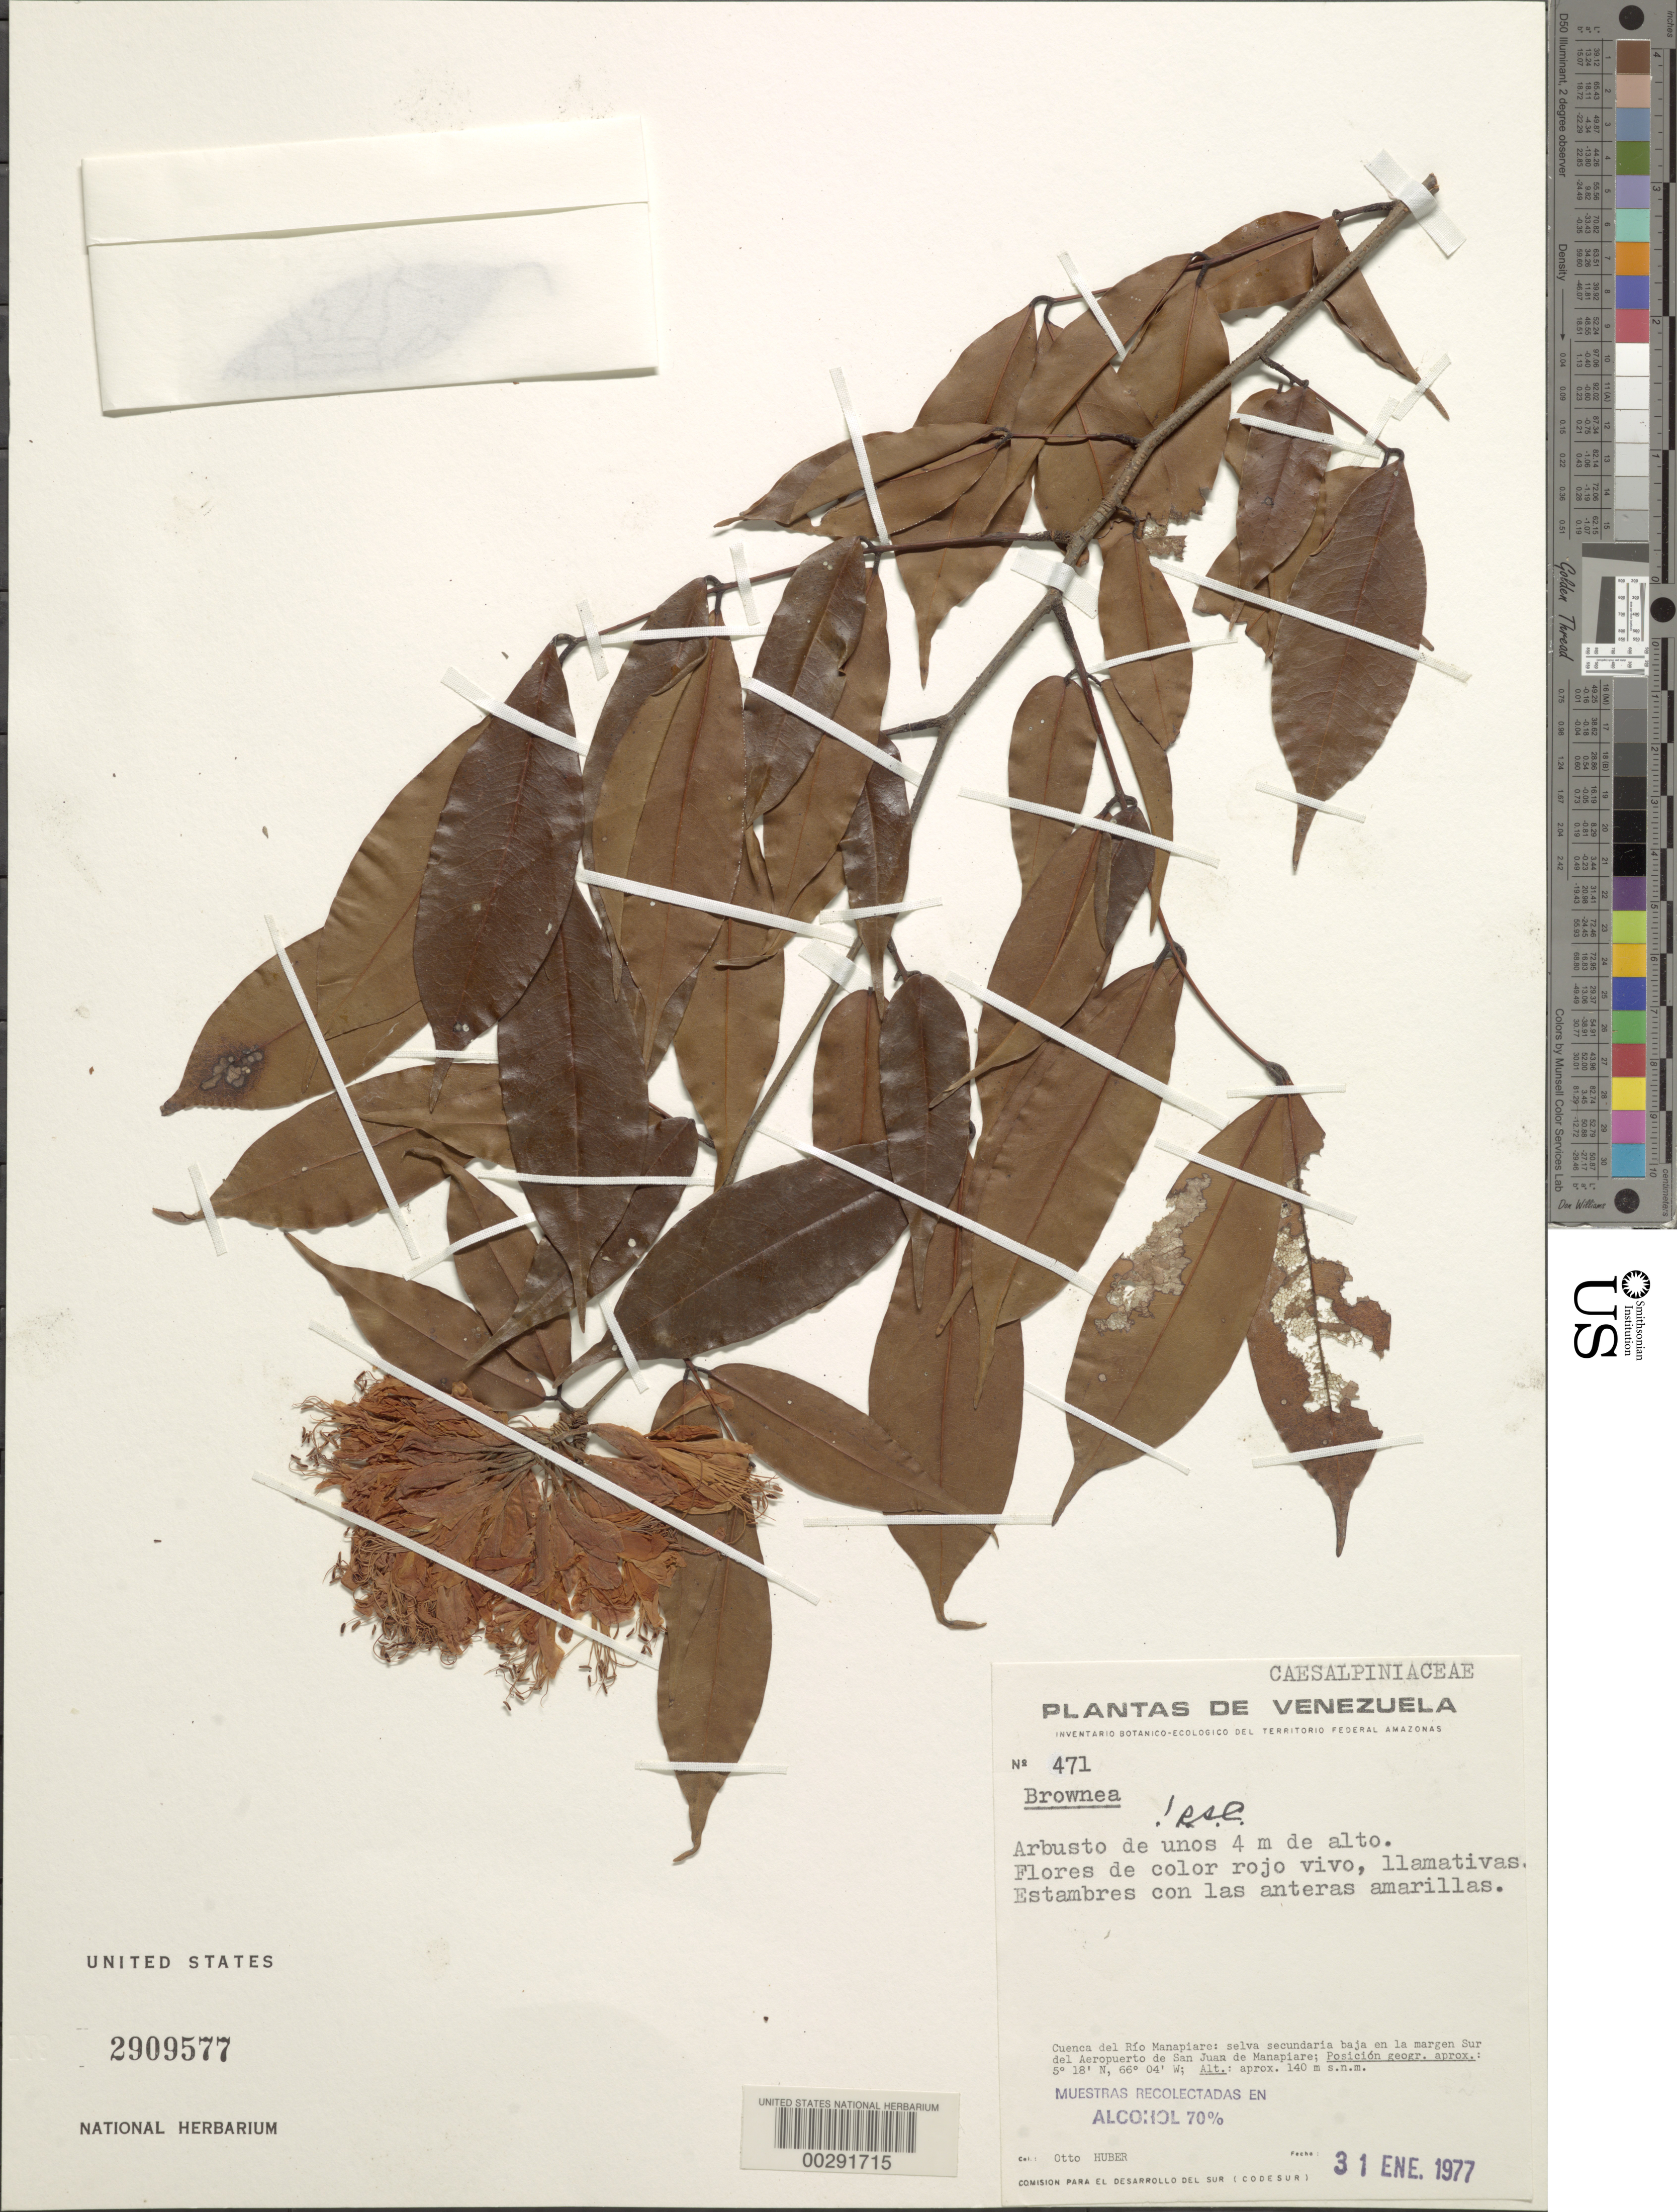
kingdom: Plantae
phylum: Tracheophyta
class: Magnoliopsida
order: Fabales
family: Fabaceae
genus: Brownea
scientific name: Brownea sp.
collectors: O. Huber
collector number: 471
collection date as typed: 31 Jan 1977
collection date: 1977-01-31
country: Venezuela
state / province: Amazonas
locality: River basin of rio manapiare; s edge of airport of san juan de manapiare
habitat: Secondary forest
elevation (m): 140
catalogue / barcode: US 2909577